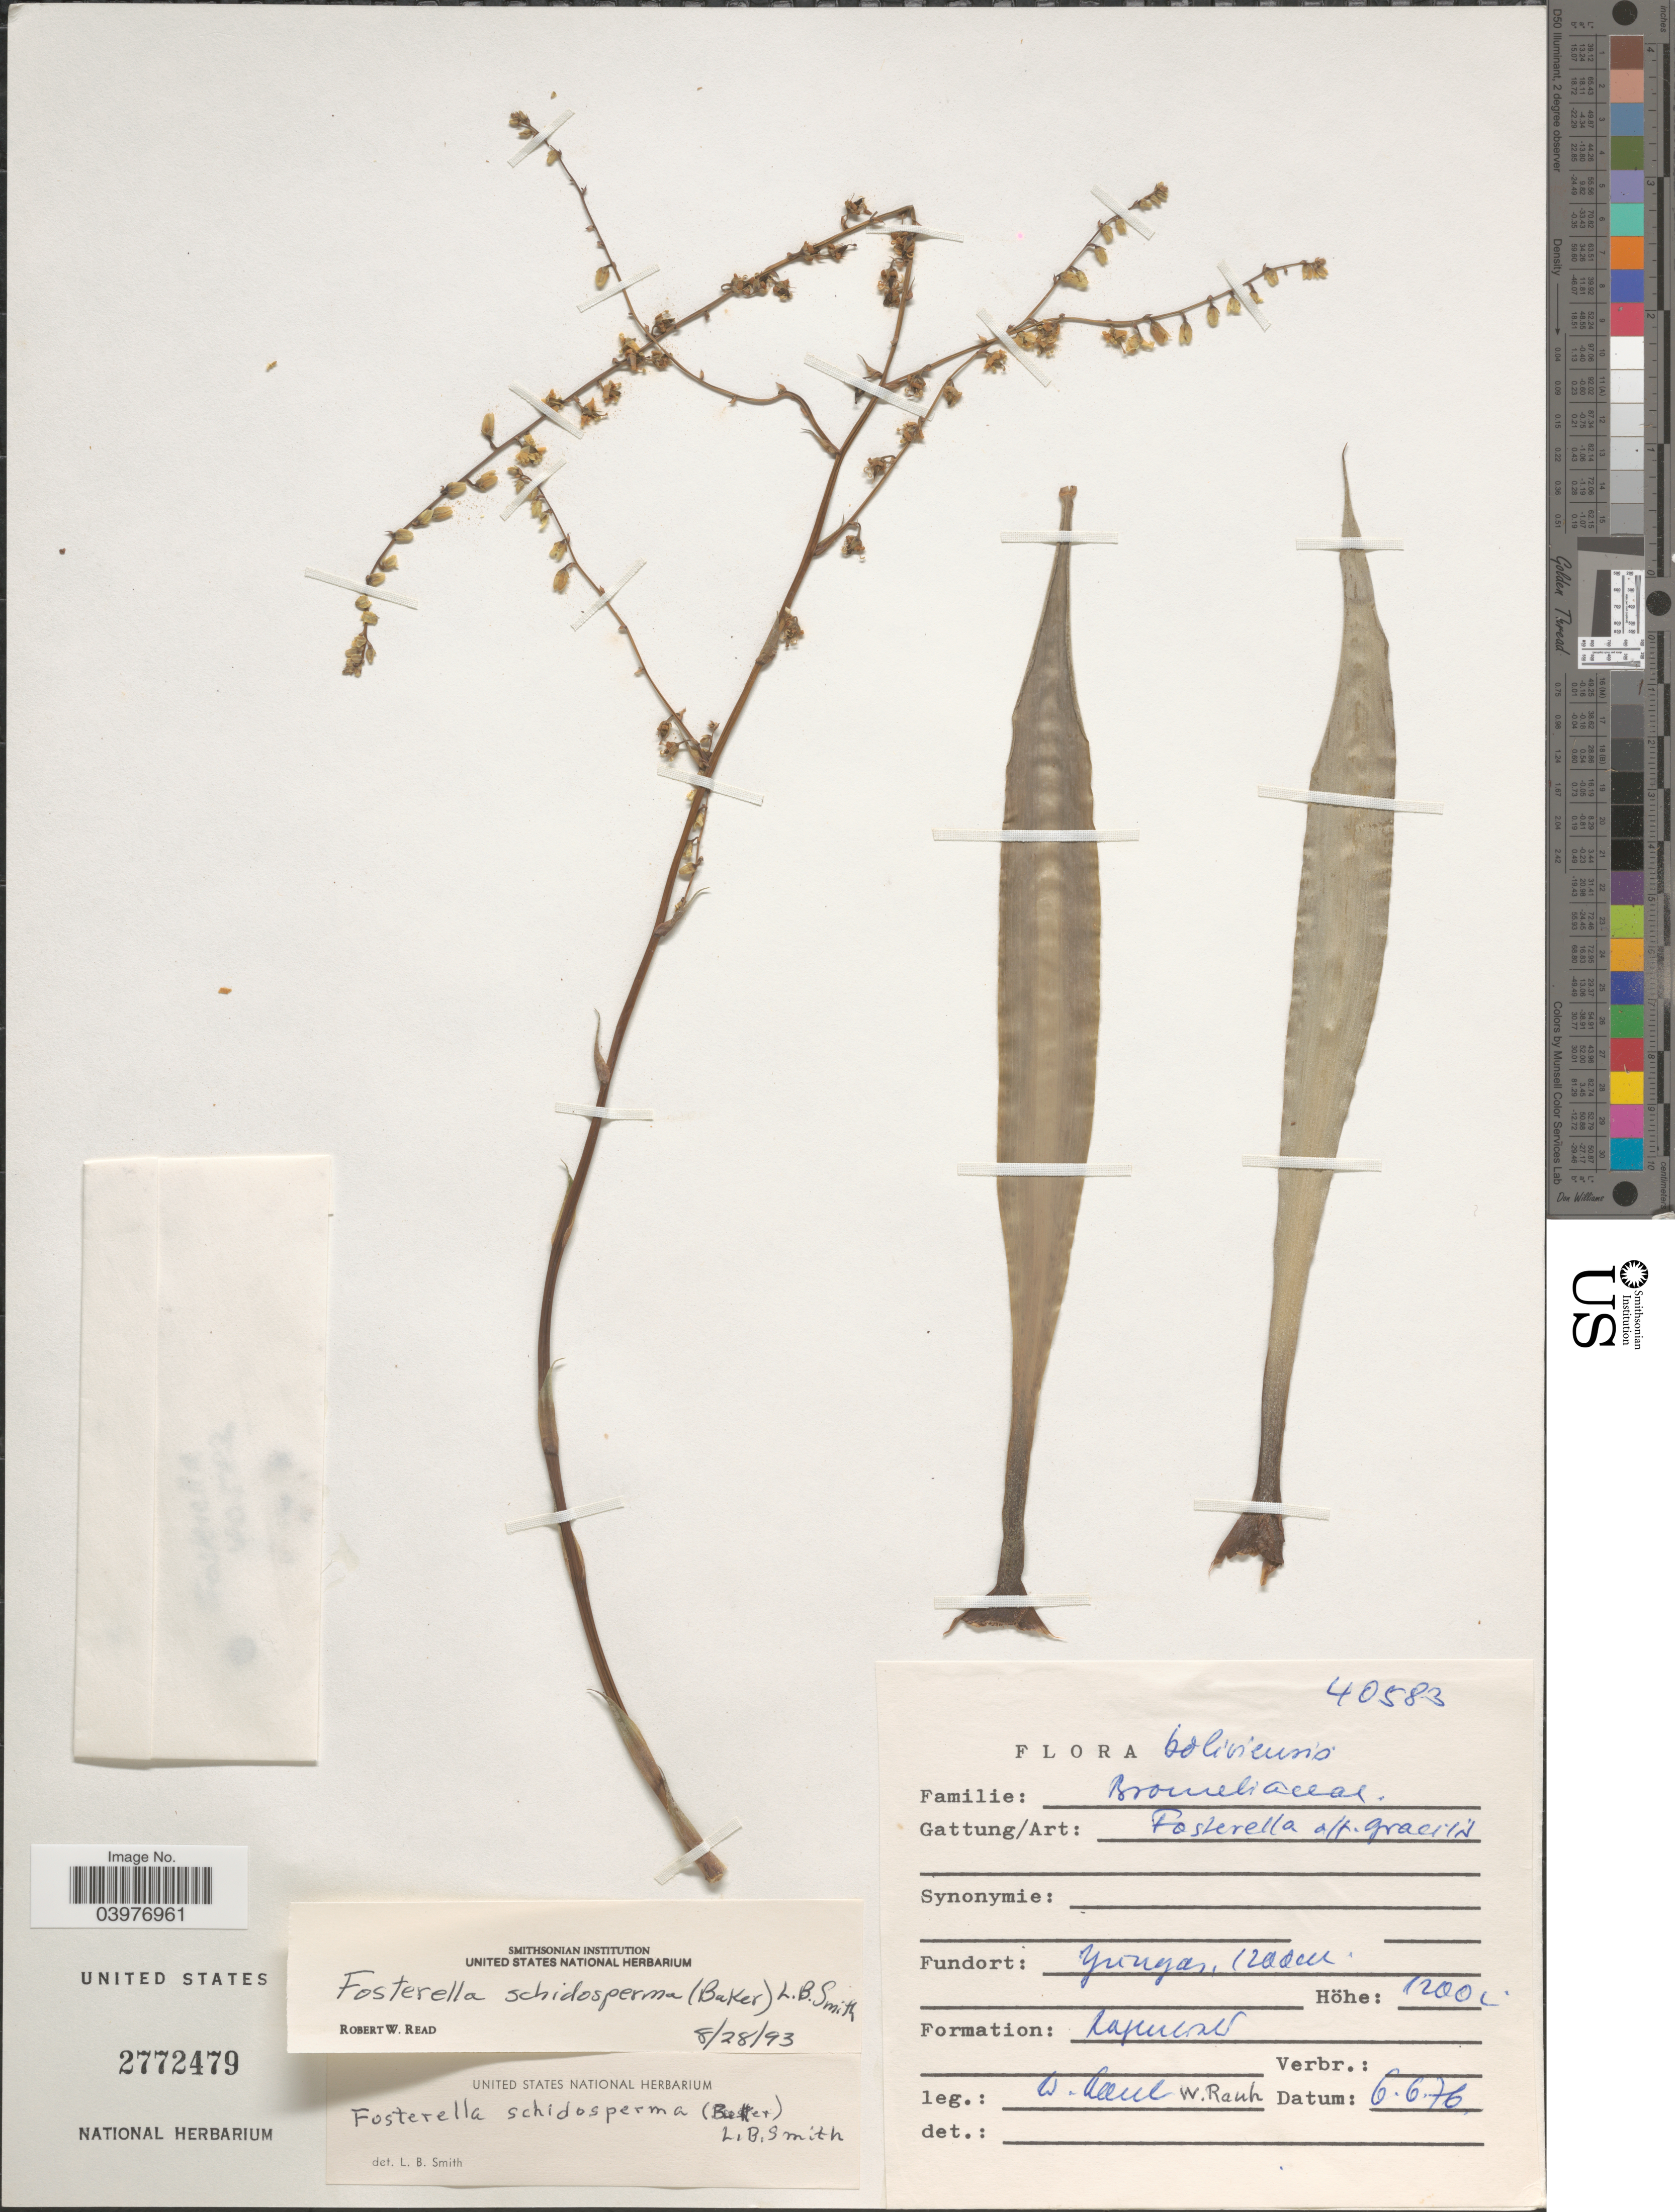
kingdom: Plantae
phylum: Tracheophyta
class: Liliopsida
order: Poales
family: Bromeliaceae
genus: Fosterella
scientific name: Fosterella schidosperma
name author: (Baker) L.B. Sm.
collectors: W. Rauh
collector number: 40583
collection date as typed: Transcribed d/m/y: 6/6/76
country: Bolivia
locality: Yungas.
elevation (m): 1200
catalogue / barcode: US 2772479